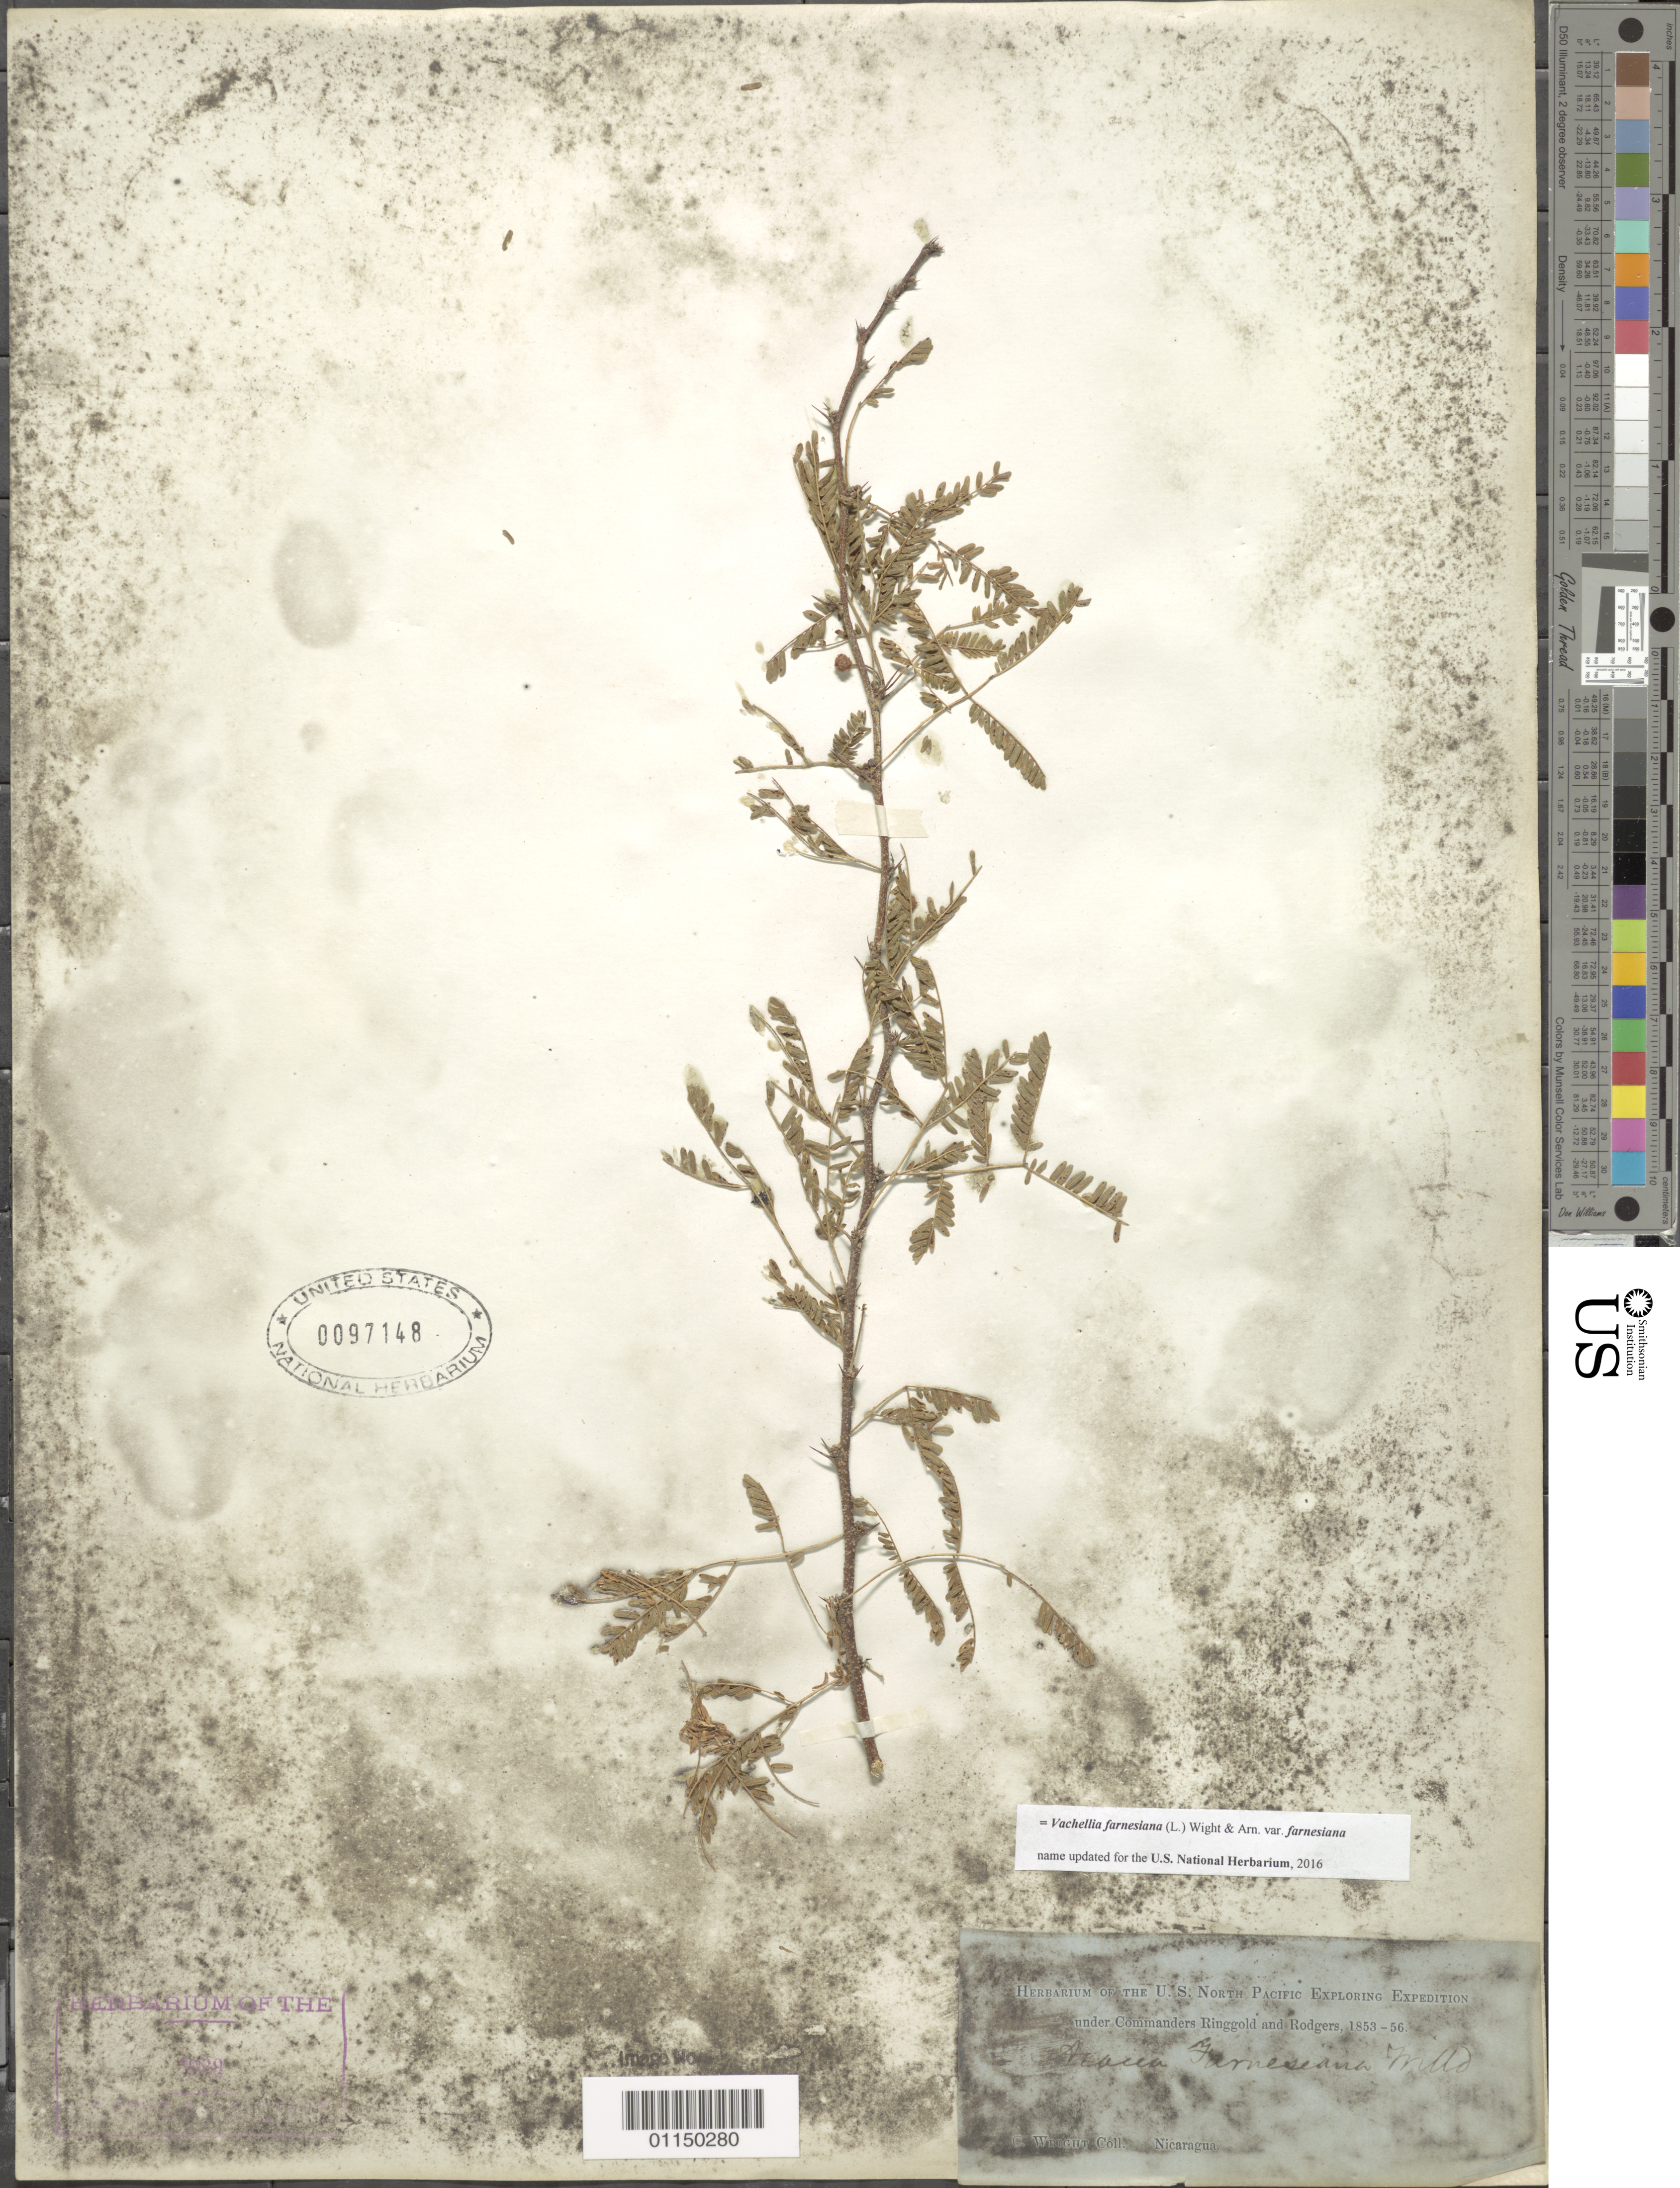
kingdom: Plantae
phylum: Tracheophyta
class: Magnoliopsida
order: Fabales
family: Fabaceae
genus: Vachellia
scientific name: Vachellia farnesiana var. farnesiana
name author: (L.) Wight & Arn.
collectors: C. Wright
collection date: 1853/1856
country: Nicaragua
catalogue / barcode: US 97148